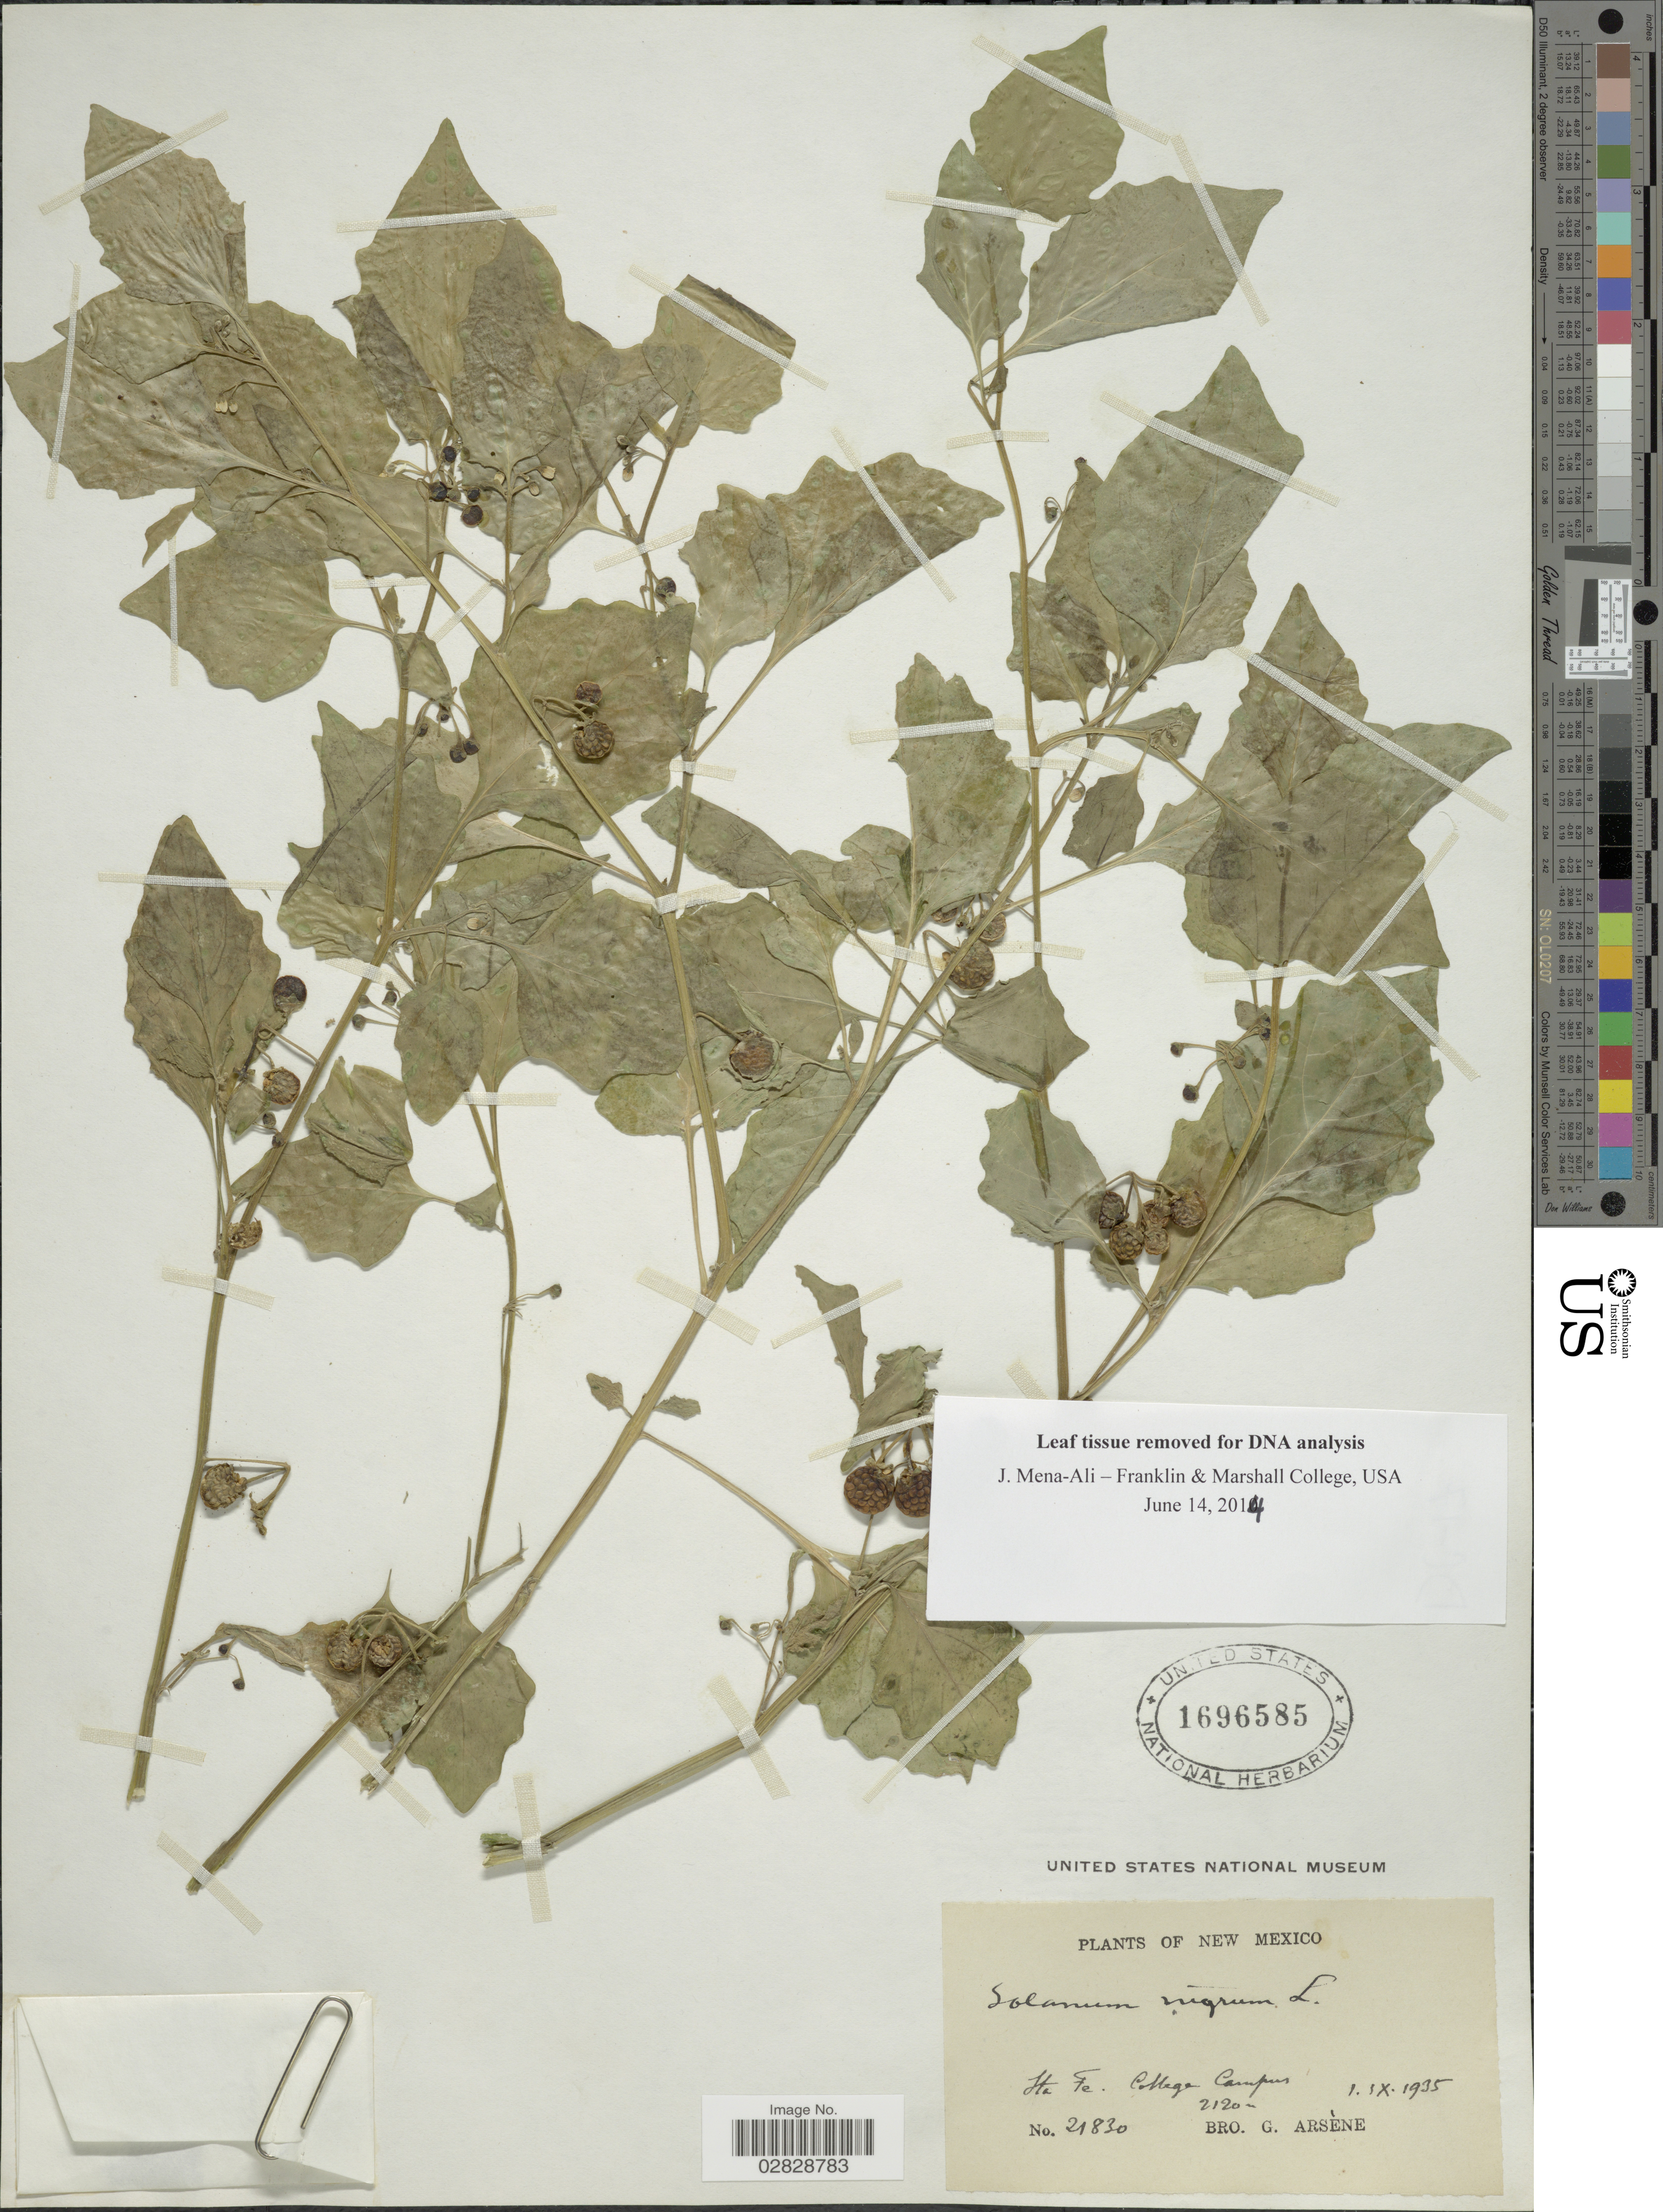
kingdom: Plantae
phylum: Tracheophyta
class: Magnoliopsida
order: Solanales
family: Solanaceae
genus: Solanum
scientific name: Solanum interius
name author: Rydb.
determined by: Knapp, S. D.; Särkinen, T.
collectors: Bro. G. Arsène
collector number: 21830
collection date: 1935-09-01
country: United States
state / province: New Mexico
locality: Sta. Fe. College Campus.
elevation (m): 2120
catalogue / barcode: US 1696585